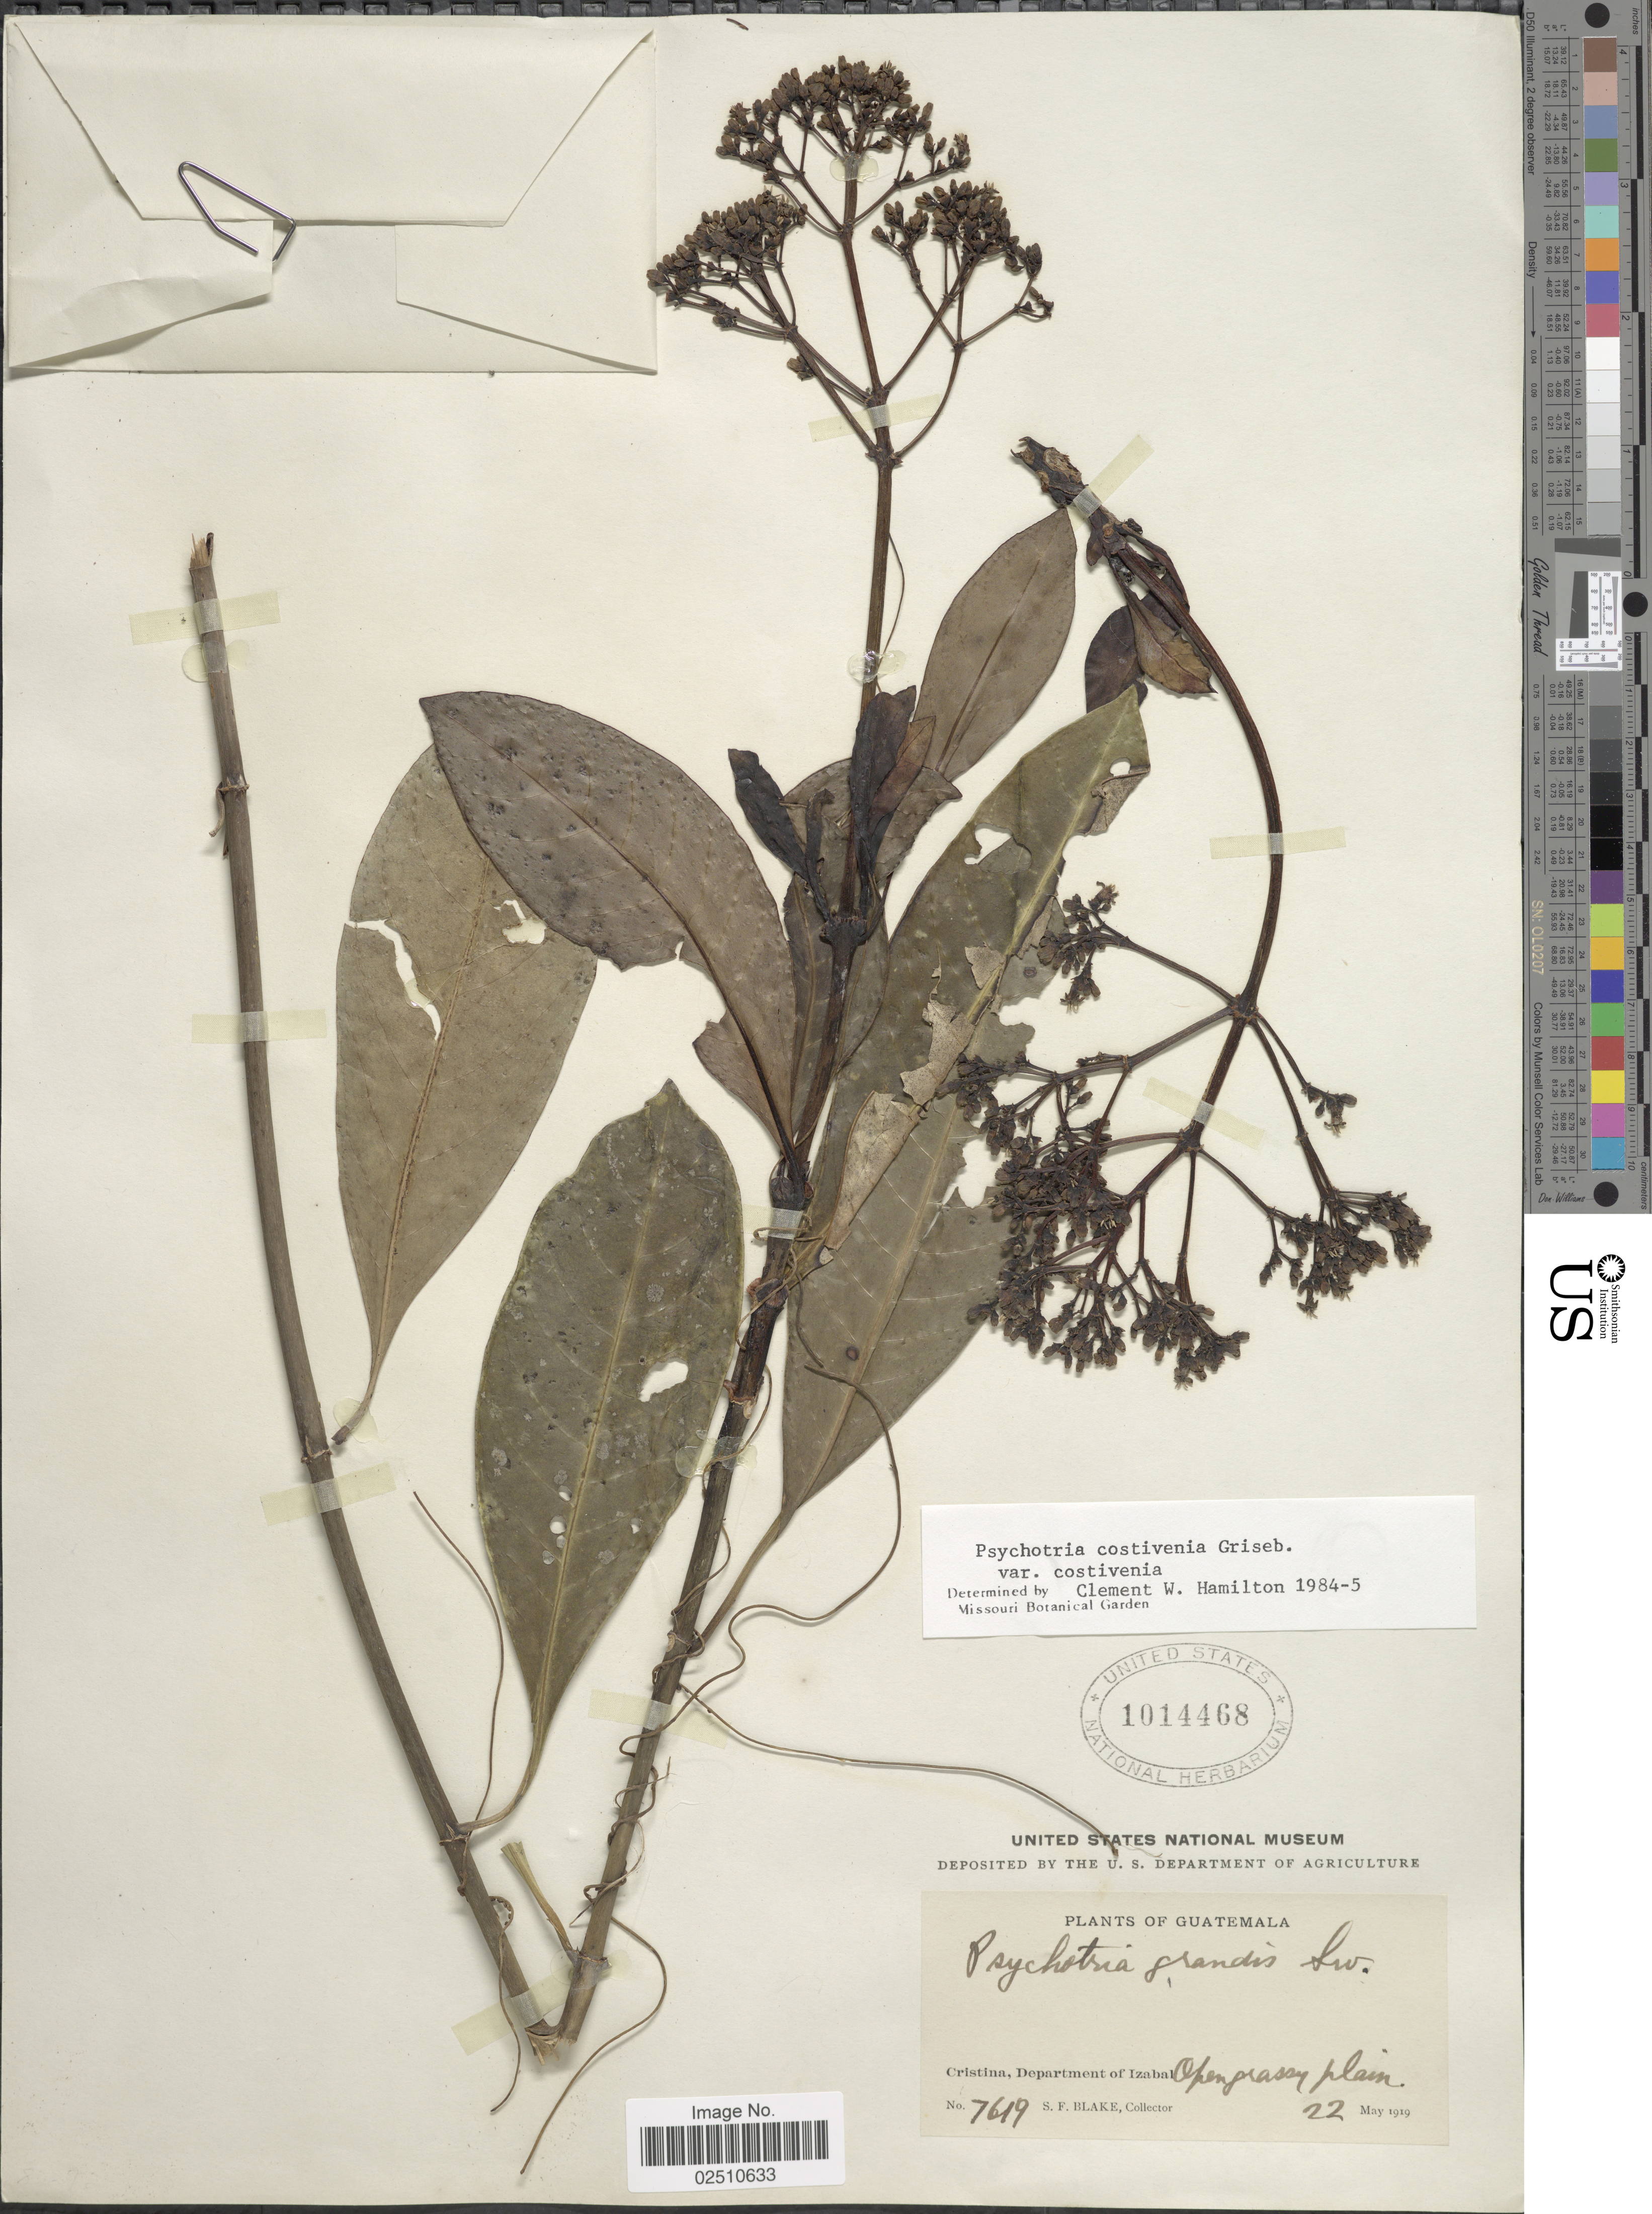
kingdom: Plantae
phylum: Tracheophyta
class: Magnoliopsida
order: Gentianales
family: Rubiaceae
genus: Psychotria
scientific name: Psychotria costivenia var. costivenia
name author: Griseb.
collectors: S. Blake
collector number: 7619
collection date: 1919-05-22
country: Guatemala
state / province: Izabal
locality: Cristina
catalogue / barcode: US 1014468